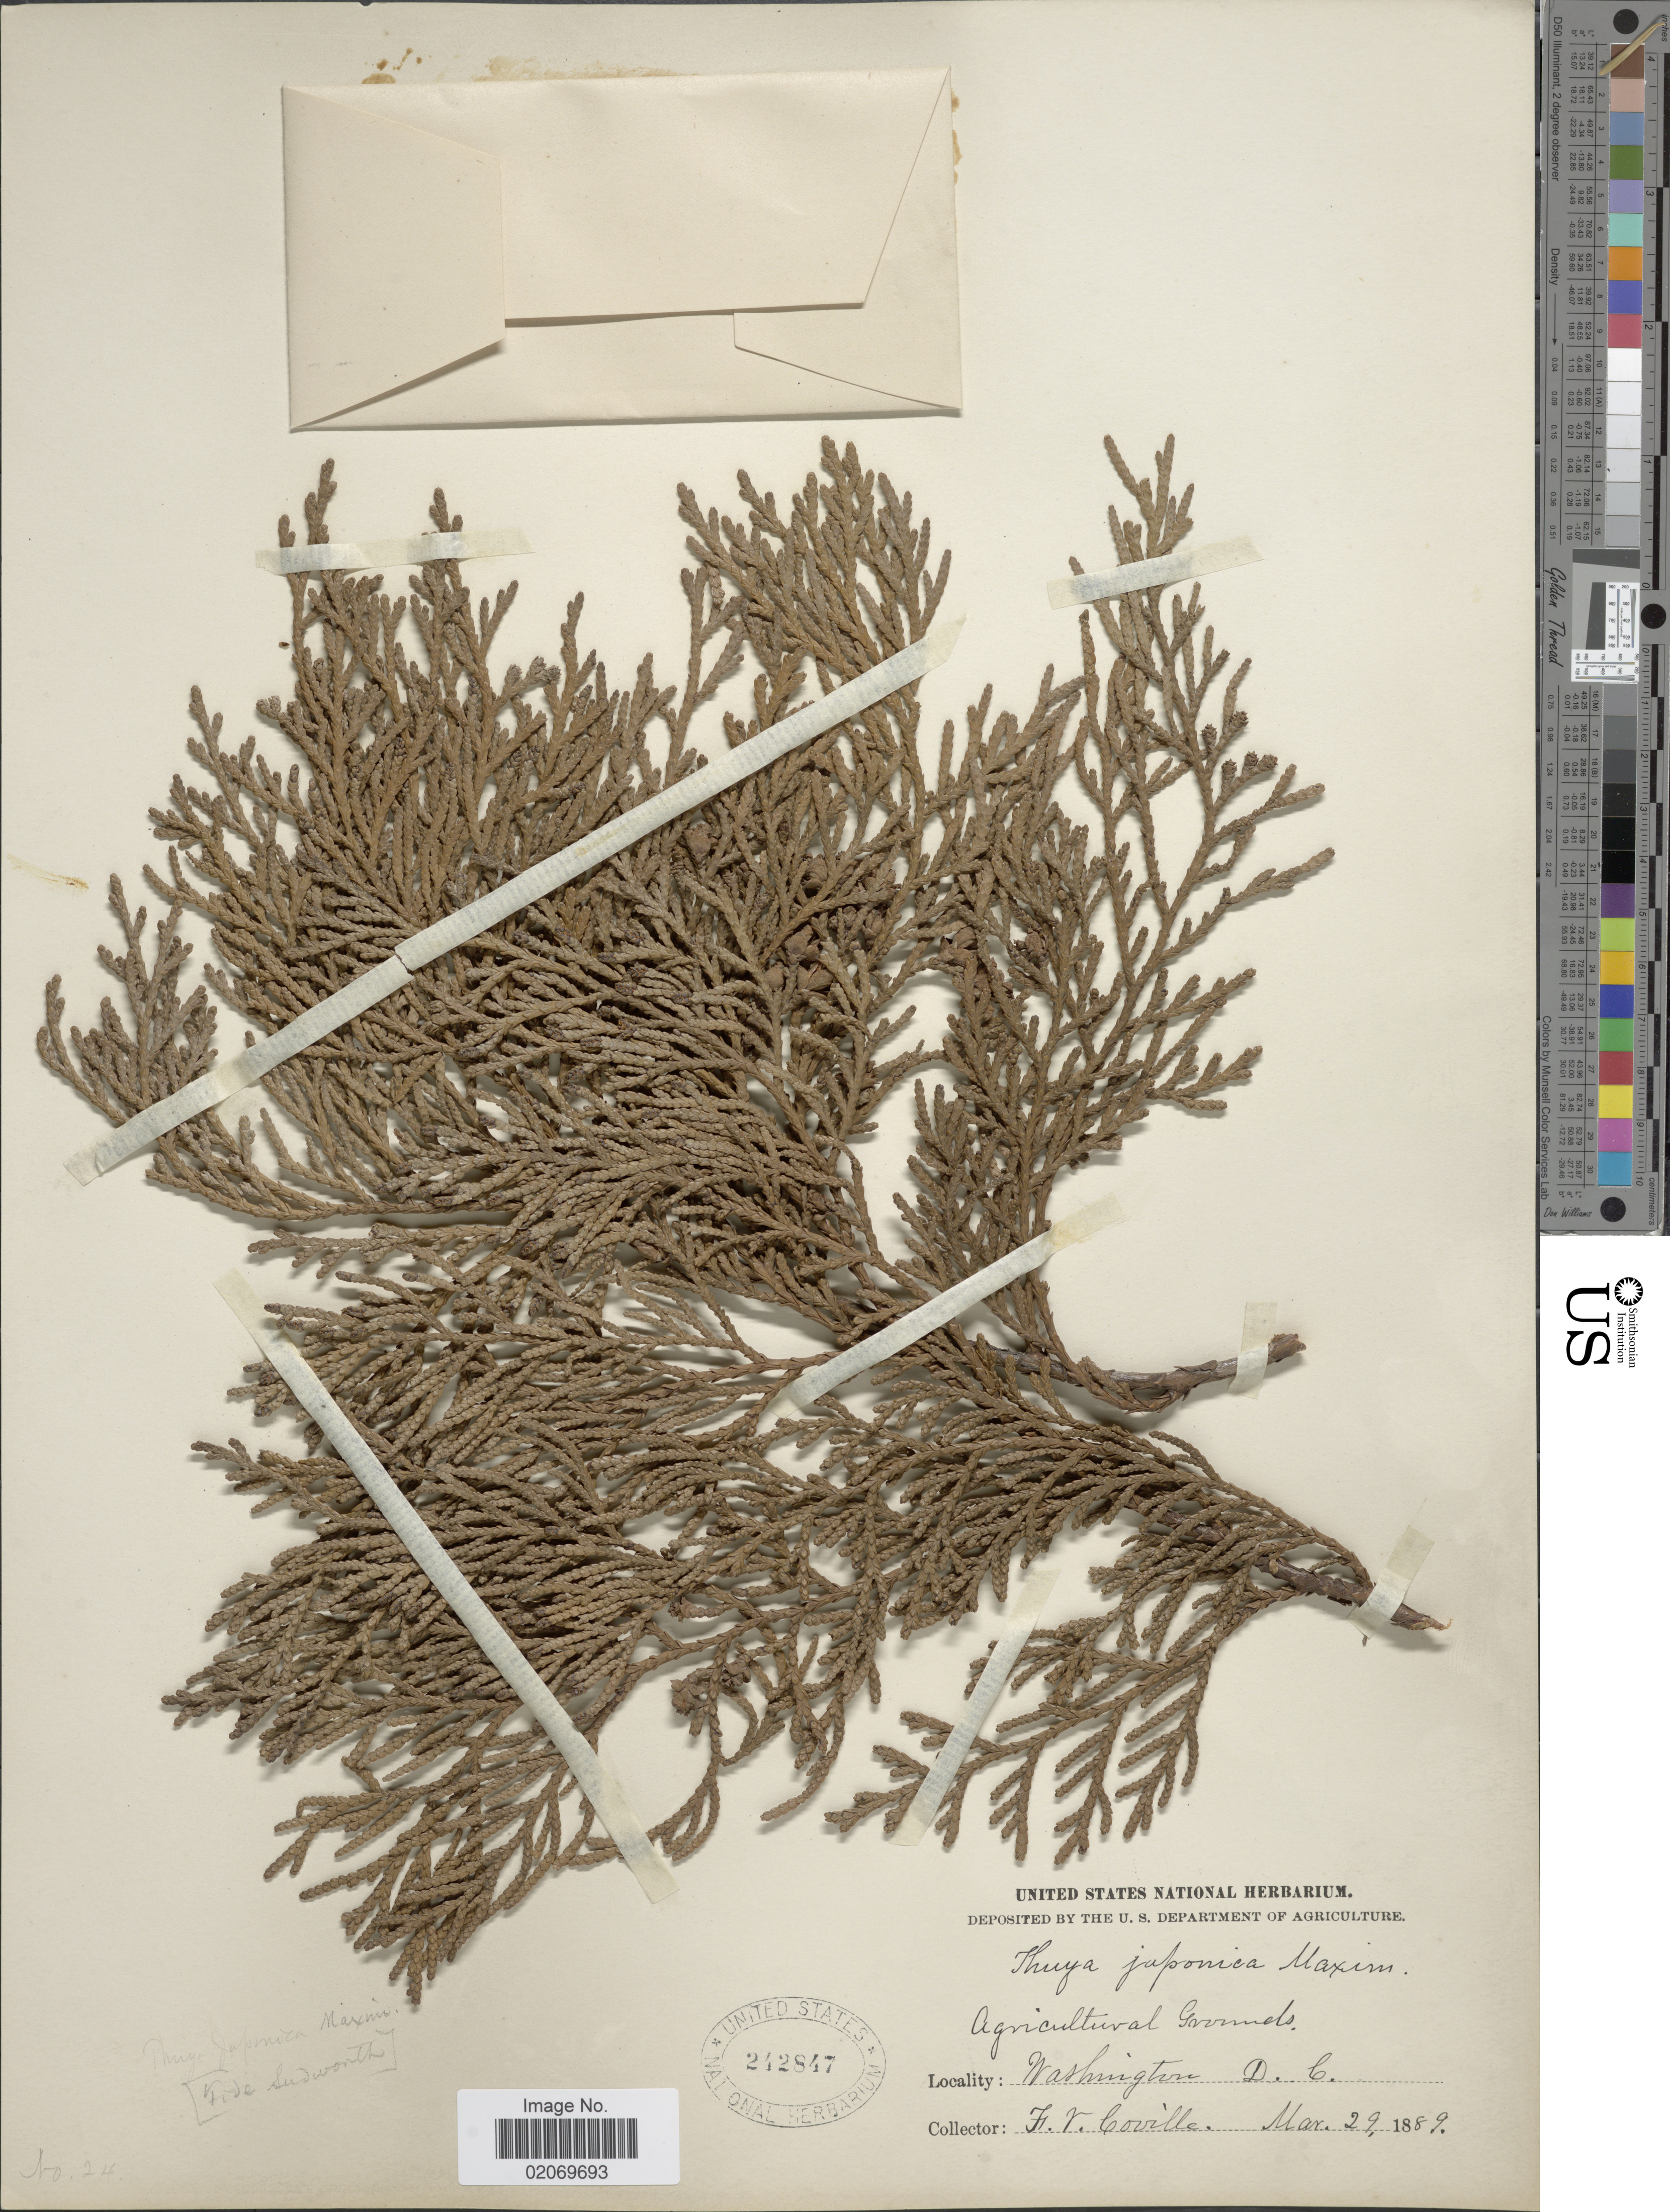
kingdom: Plantae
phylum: Tracheophyta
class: Pinopsida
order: Pinales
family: Cupressaceae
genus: Thuja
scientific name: Thuja japonica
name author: Maxim.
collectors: F. V. Coville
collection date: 1889-03-29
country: United States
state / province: District of Columbia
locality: Agricultural Grounds Washington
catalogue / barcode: US 242847